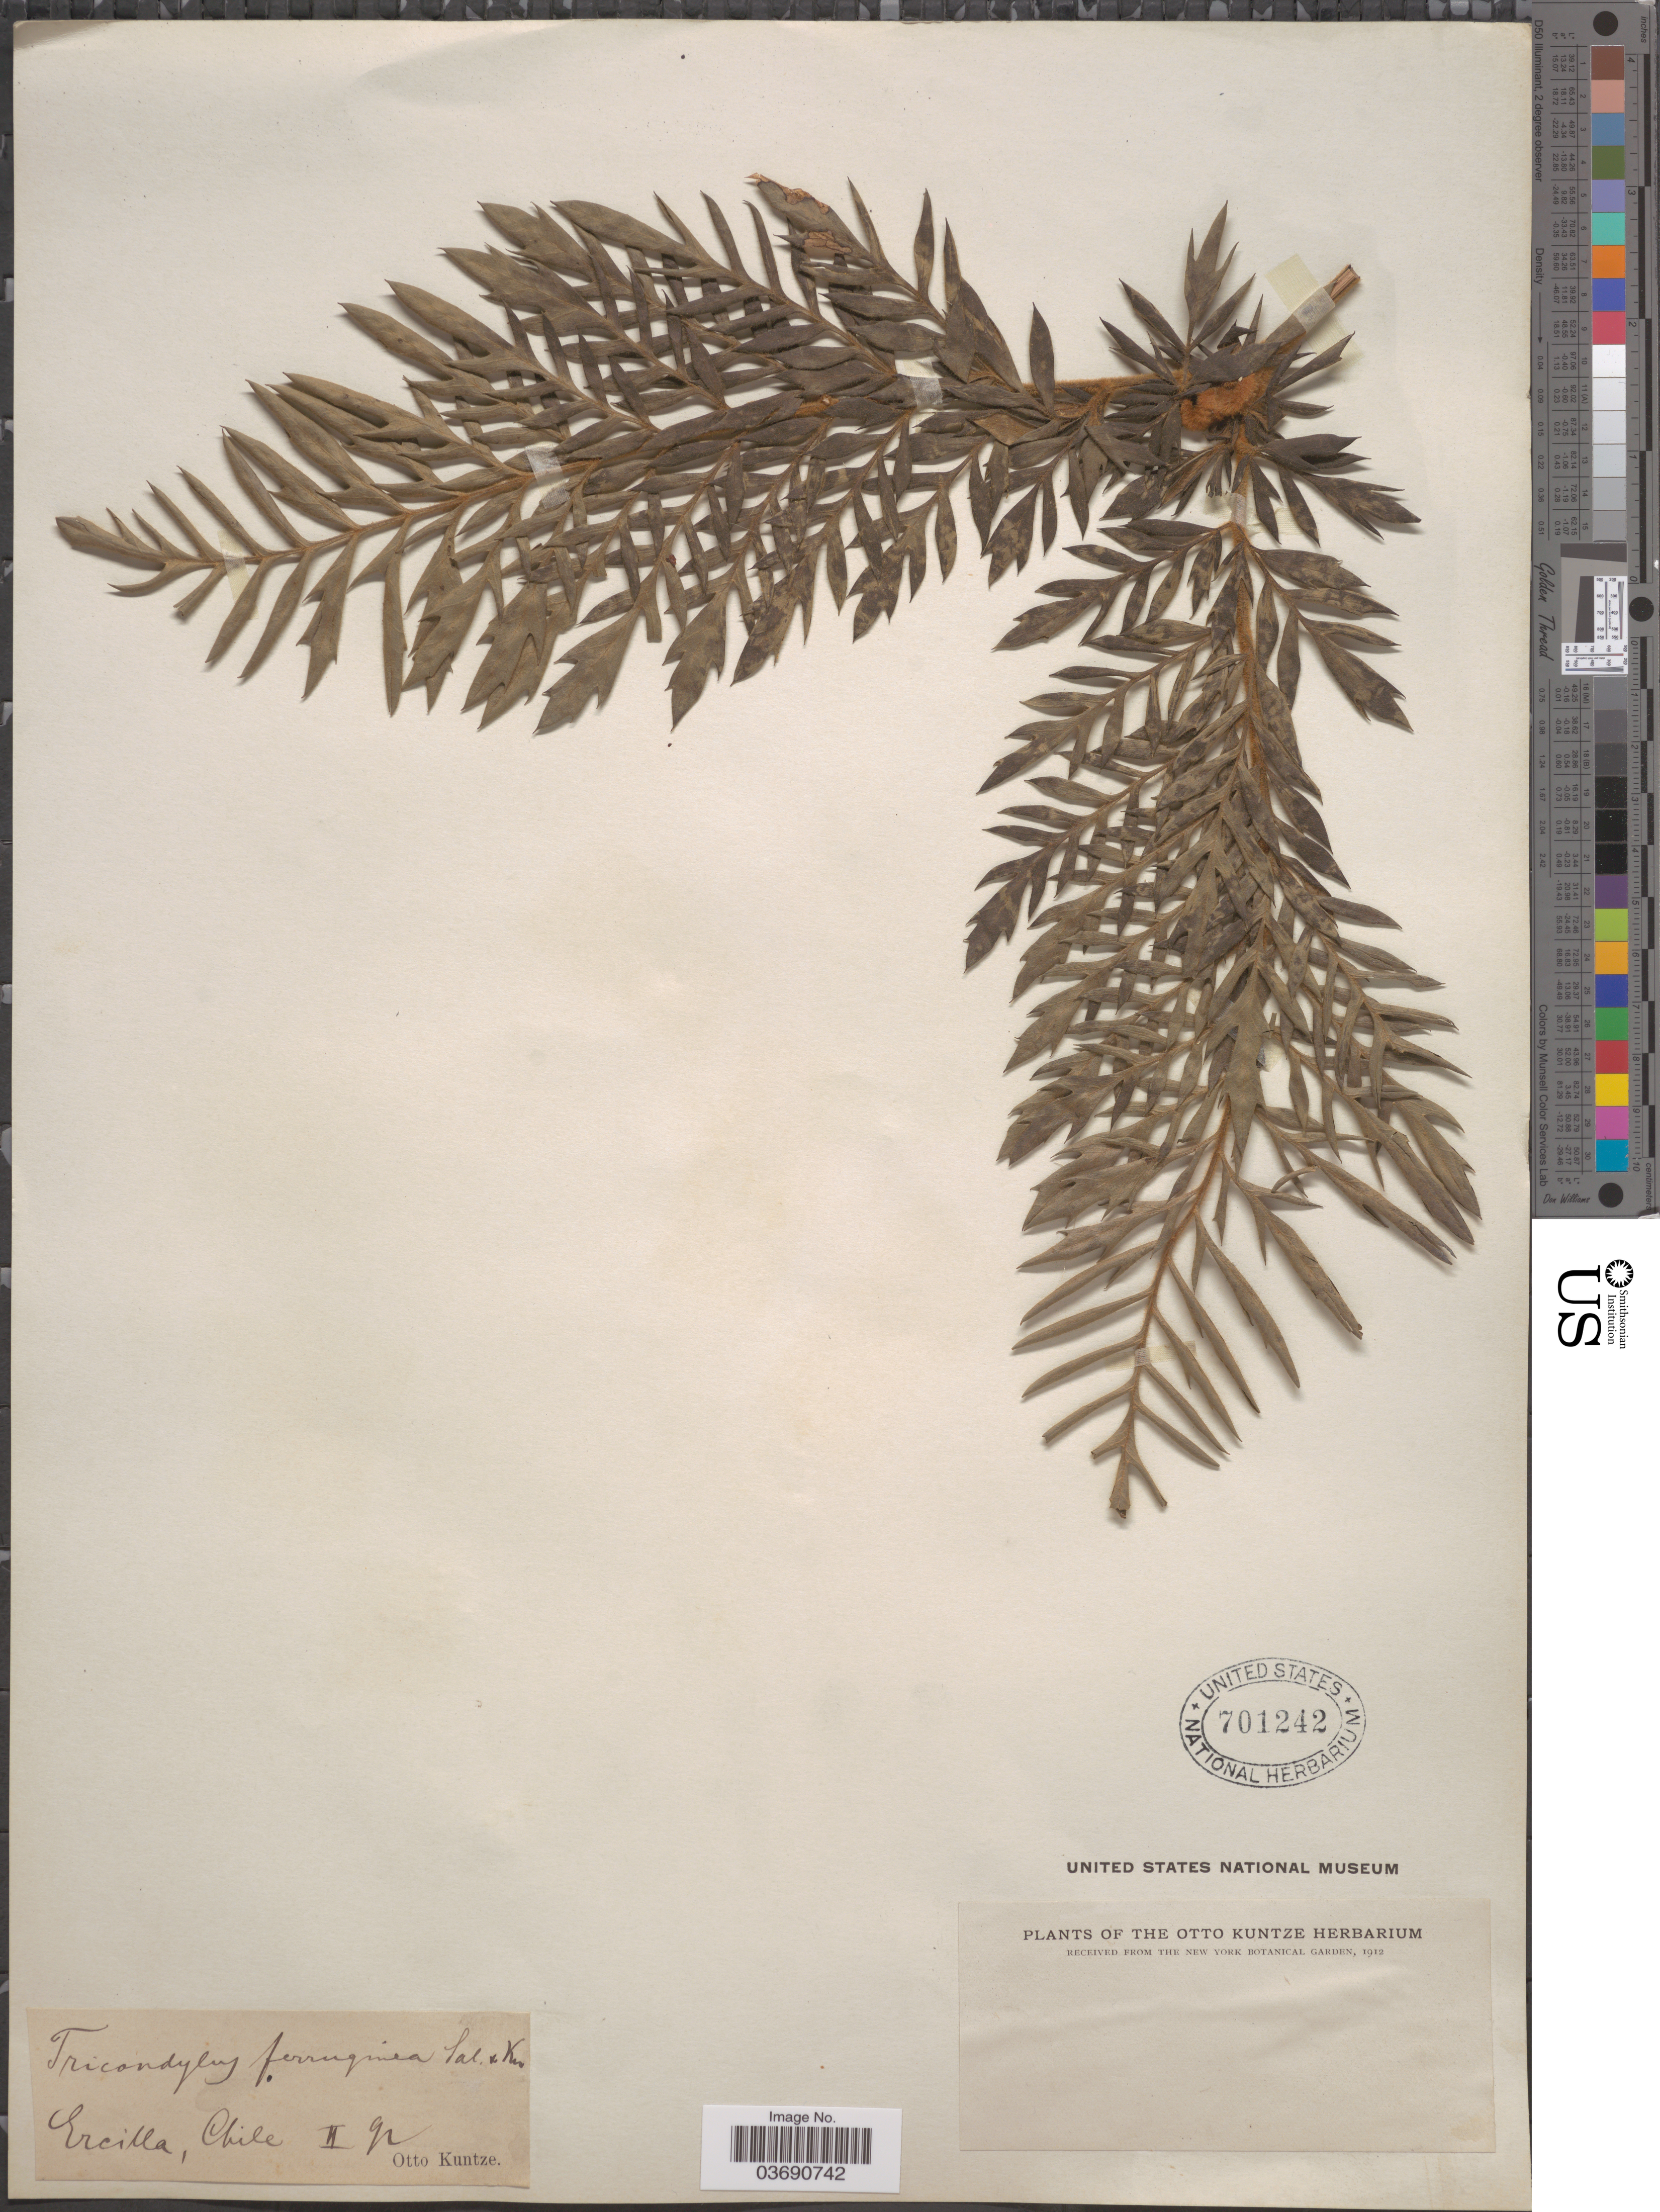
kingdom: Plantae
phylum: Tracheophyta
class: Magnoliopsida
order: Proteales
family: Proteaceae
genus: Lomatia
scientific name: Lomatia ferruginea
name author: (Cav.) R. Br.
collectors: C.E.O. Kuntze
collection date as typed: Transcribed d/m/y: /2/92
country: Chile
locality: Ercilla.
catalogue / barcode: US 701242